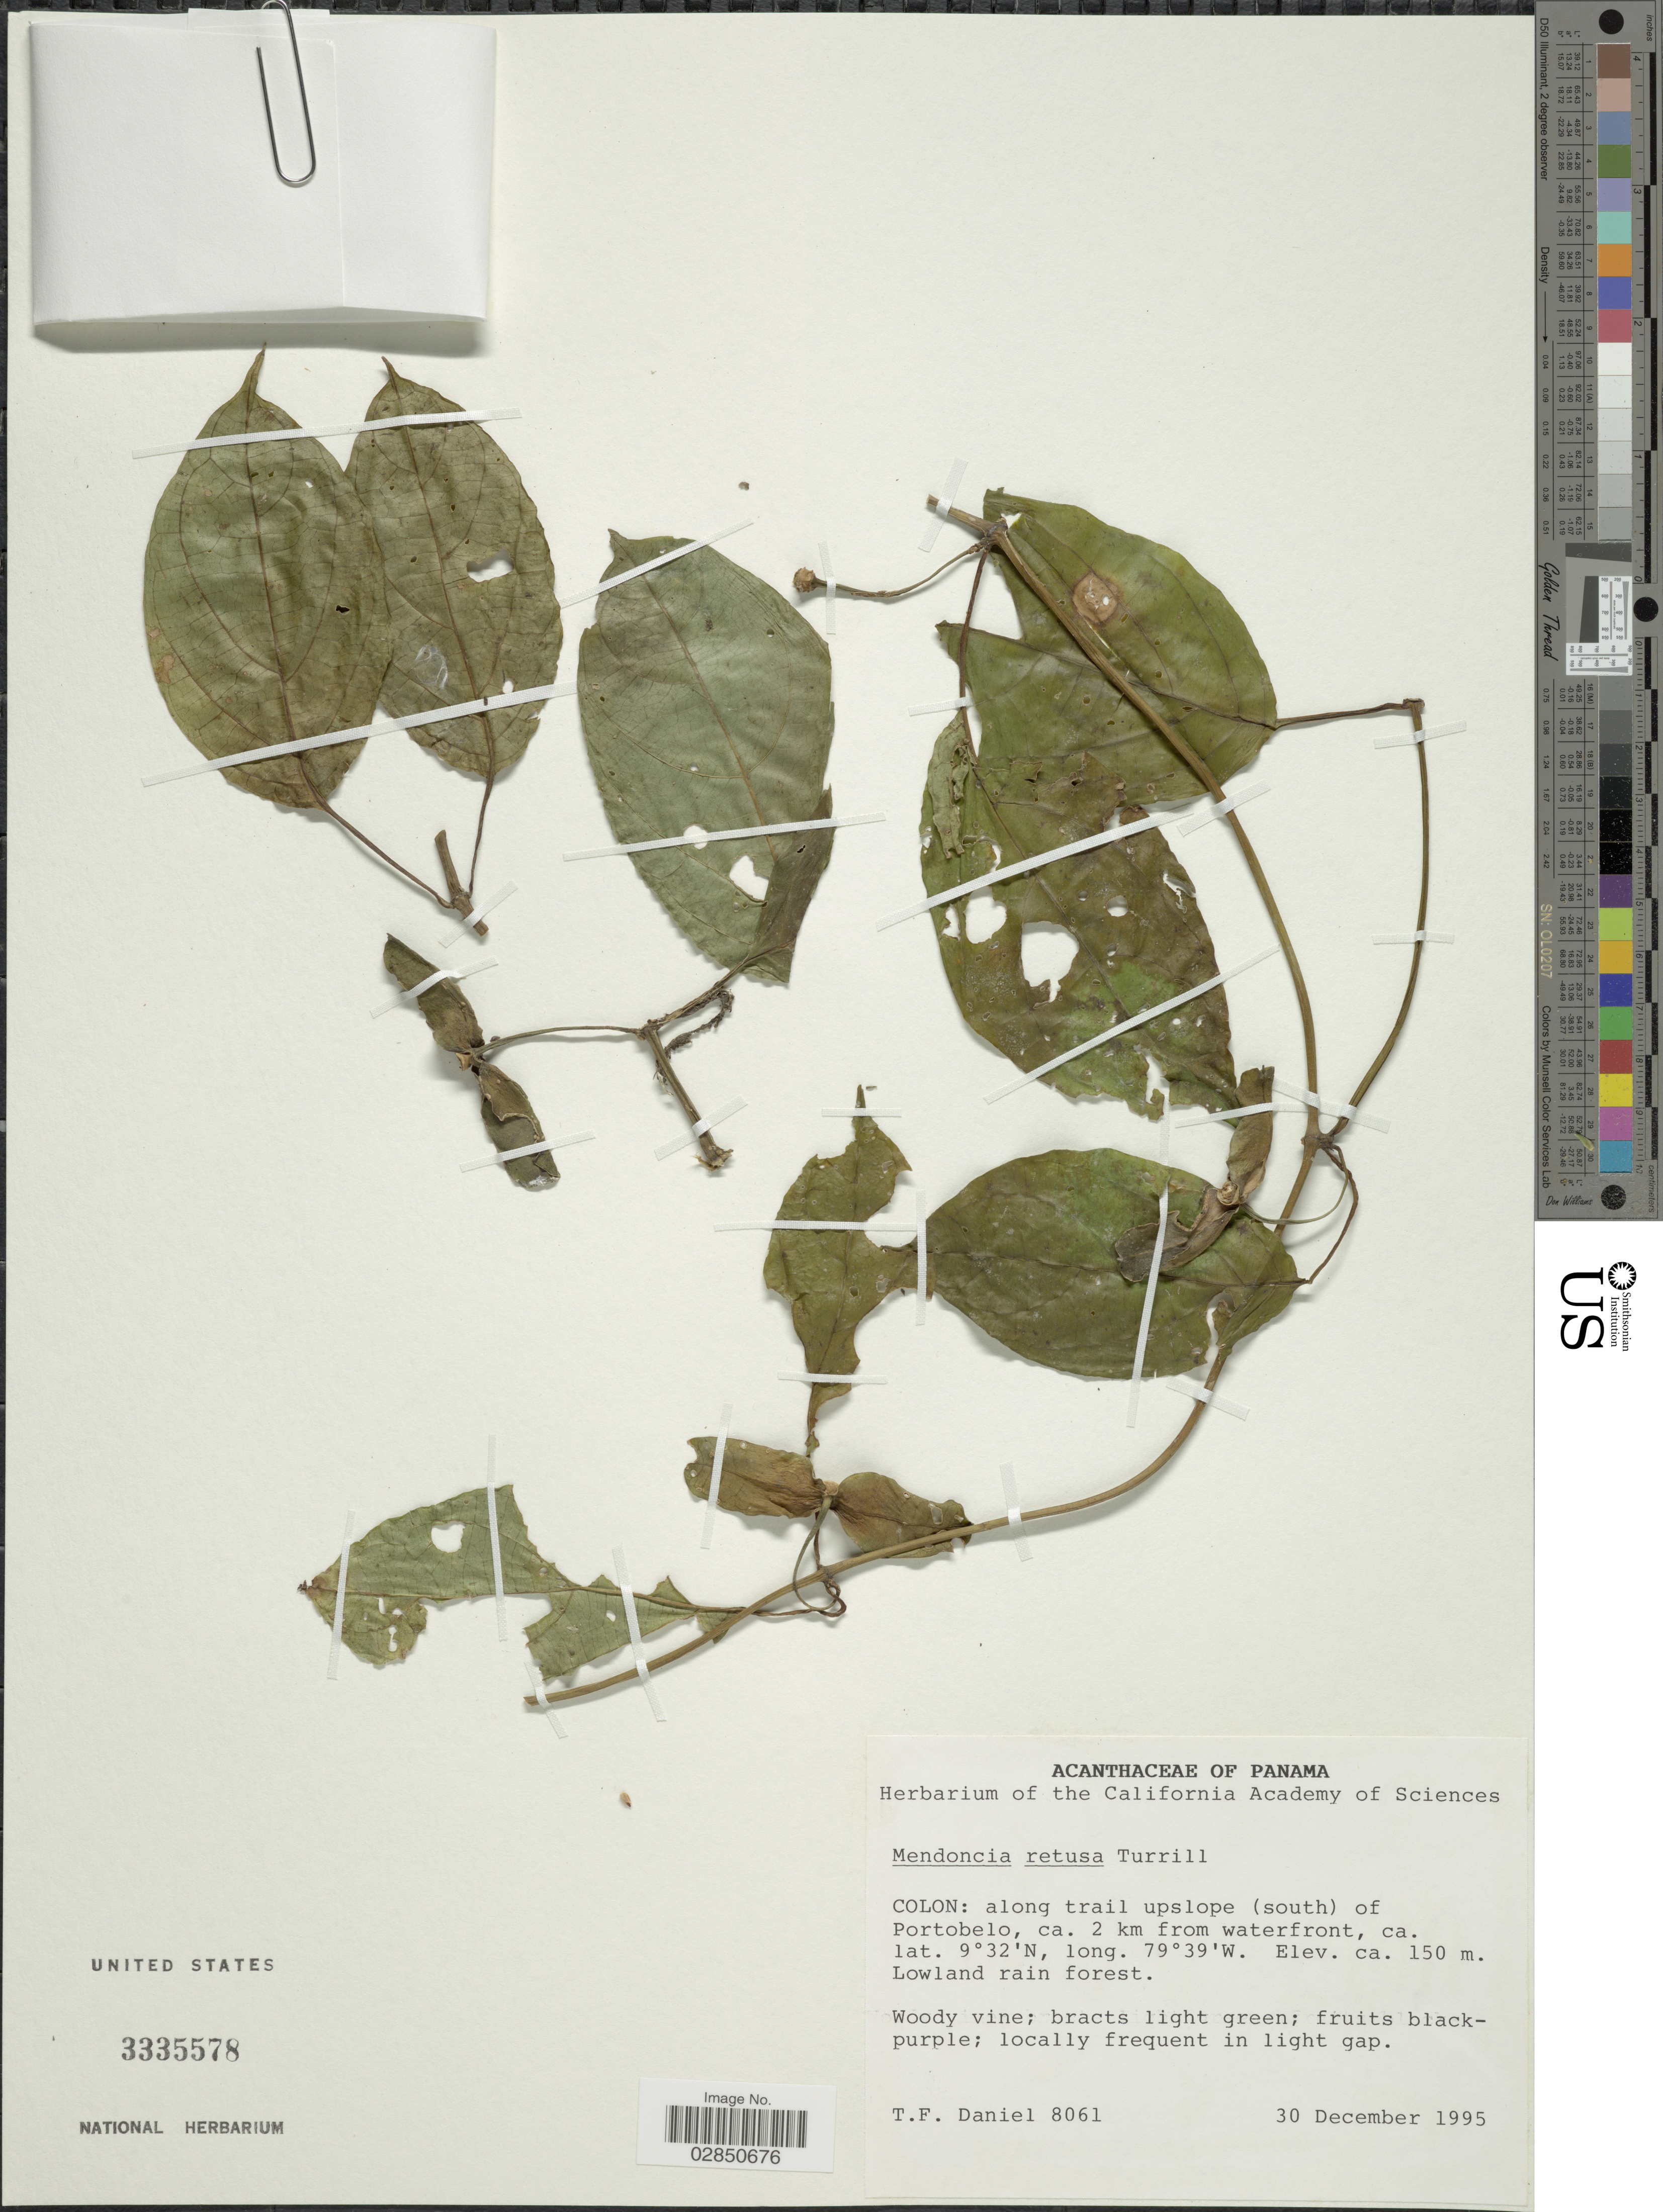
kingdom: Plantae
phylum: Tracheophyta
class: Magnoliopsida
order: Lamiales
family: Acanthaceae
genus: Mendoncia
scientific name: Mendoncia retusa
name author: Turrill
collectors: T. F. Daniel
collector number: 8061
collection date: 1995-12-30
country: Panama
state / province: Colón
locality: Colon: along trail upslope (south) of Portobelo, ca. 2 km from waterfront.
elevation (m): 150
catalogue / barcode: US 3335578